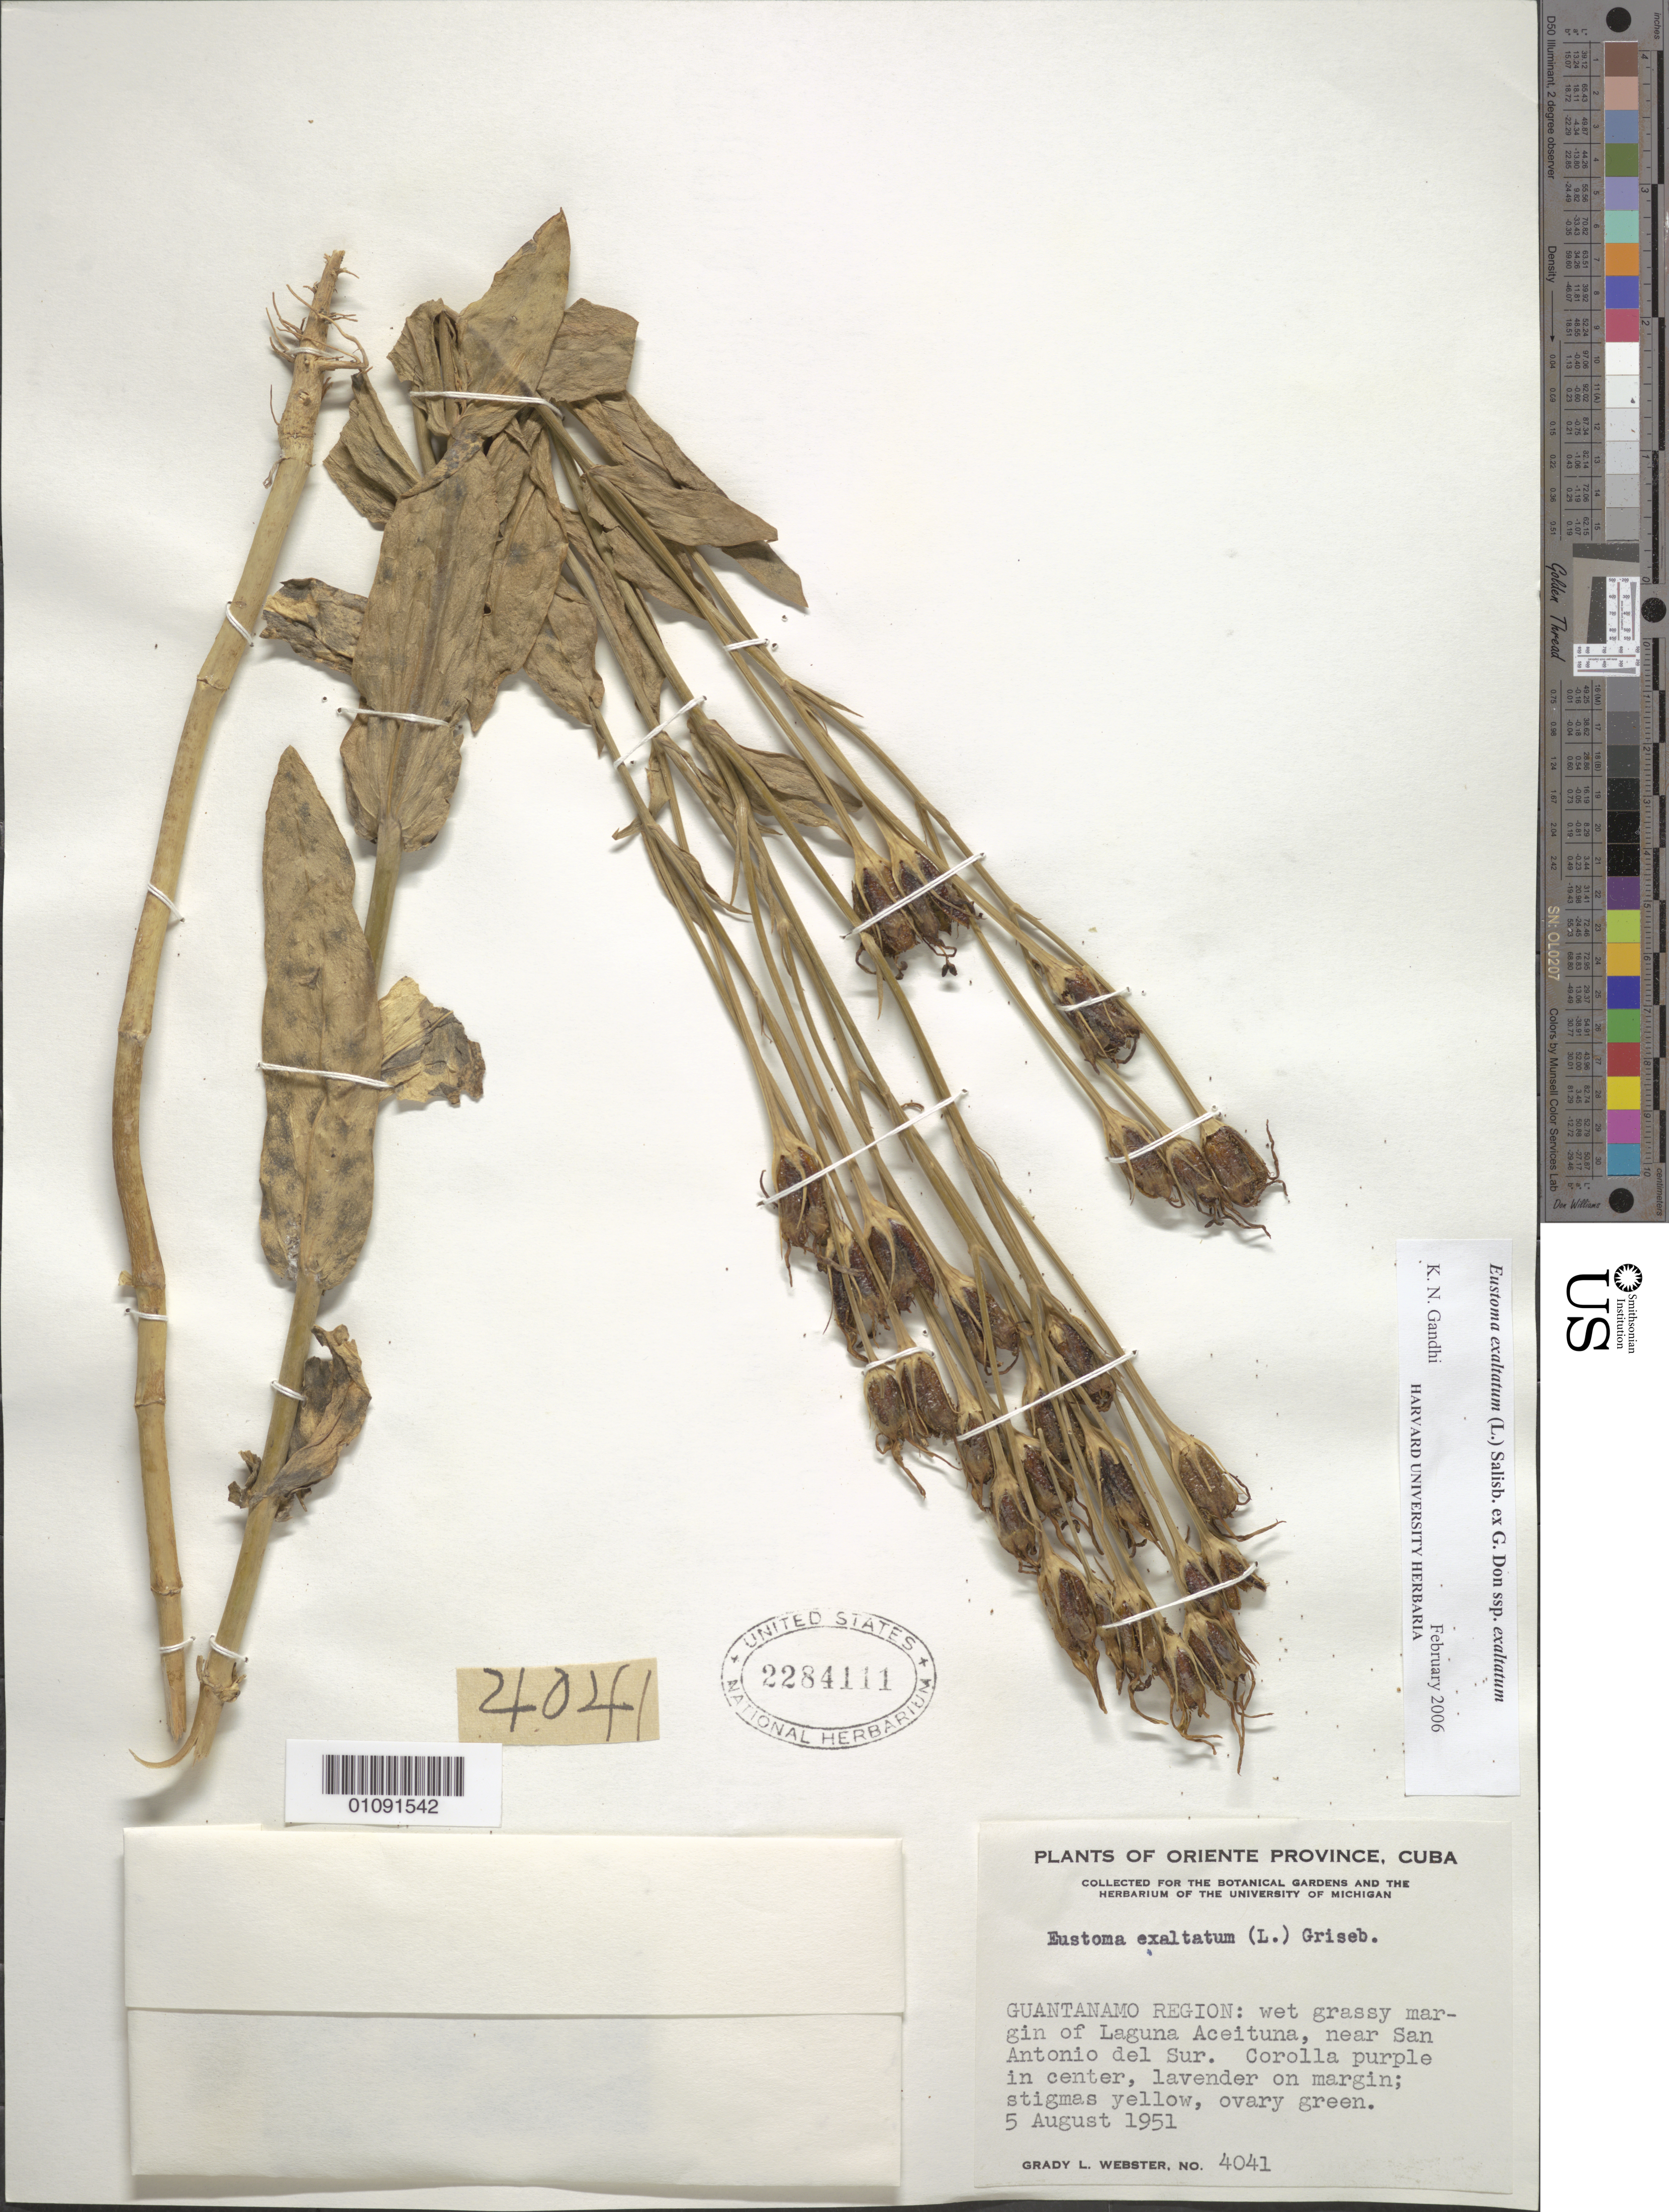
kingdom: Plantae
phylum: Tracheophyta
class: Magnoliopsida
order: Gentianales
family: Gentianaceae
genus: Eustoma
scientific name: Eustoma exaltatum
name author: (L.) Salisb. ex Don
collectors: G. L. Webster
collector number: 4041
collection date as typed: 05 Aug 1951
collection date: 1951-08-05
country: Cuba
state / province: Guantanamo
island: Cuba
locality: Guantánamo region: wet grassy margion of Laguna Aceituna, near San Antonio del sur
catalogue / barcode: US 2284111